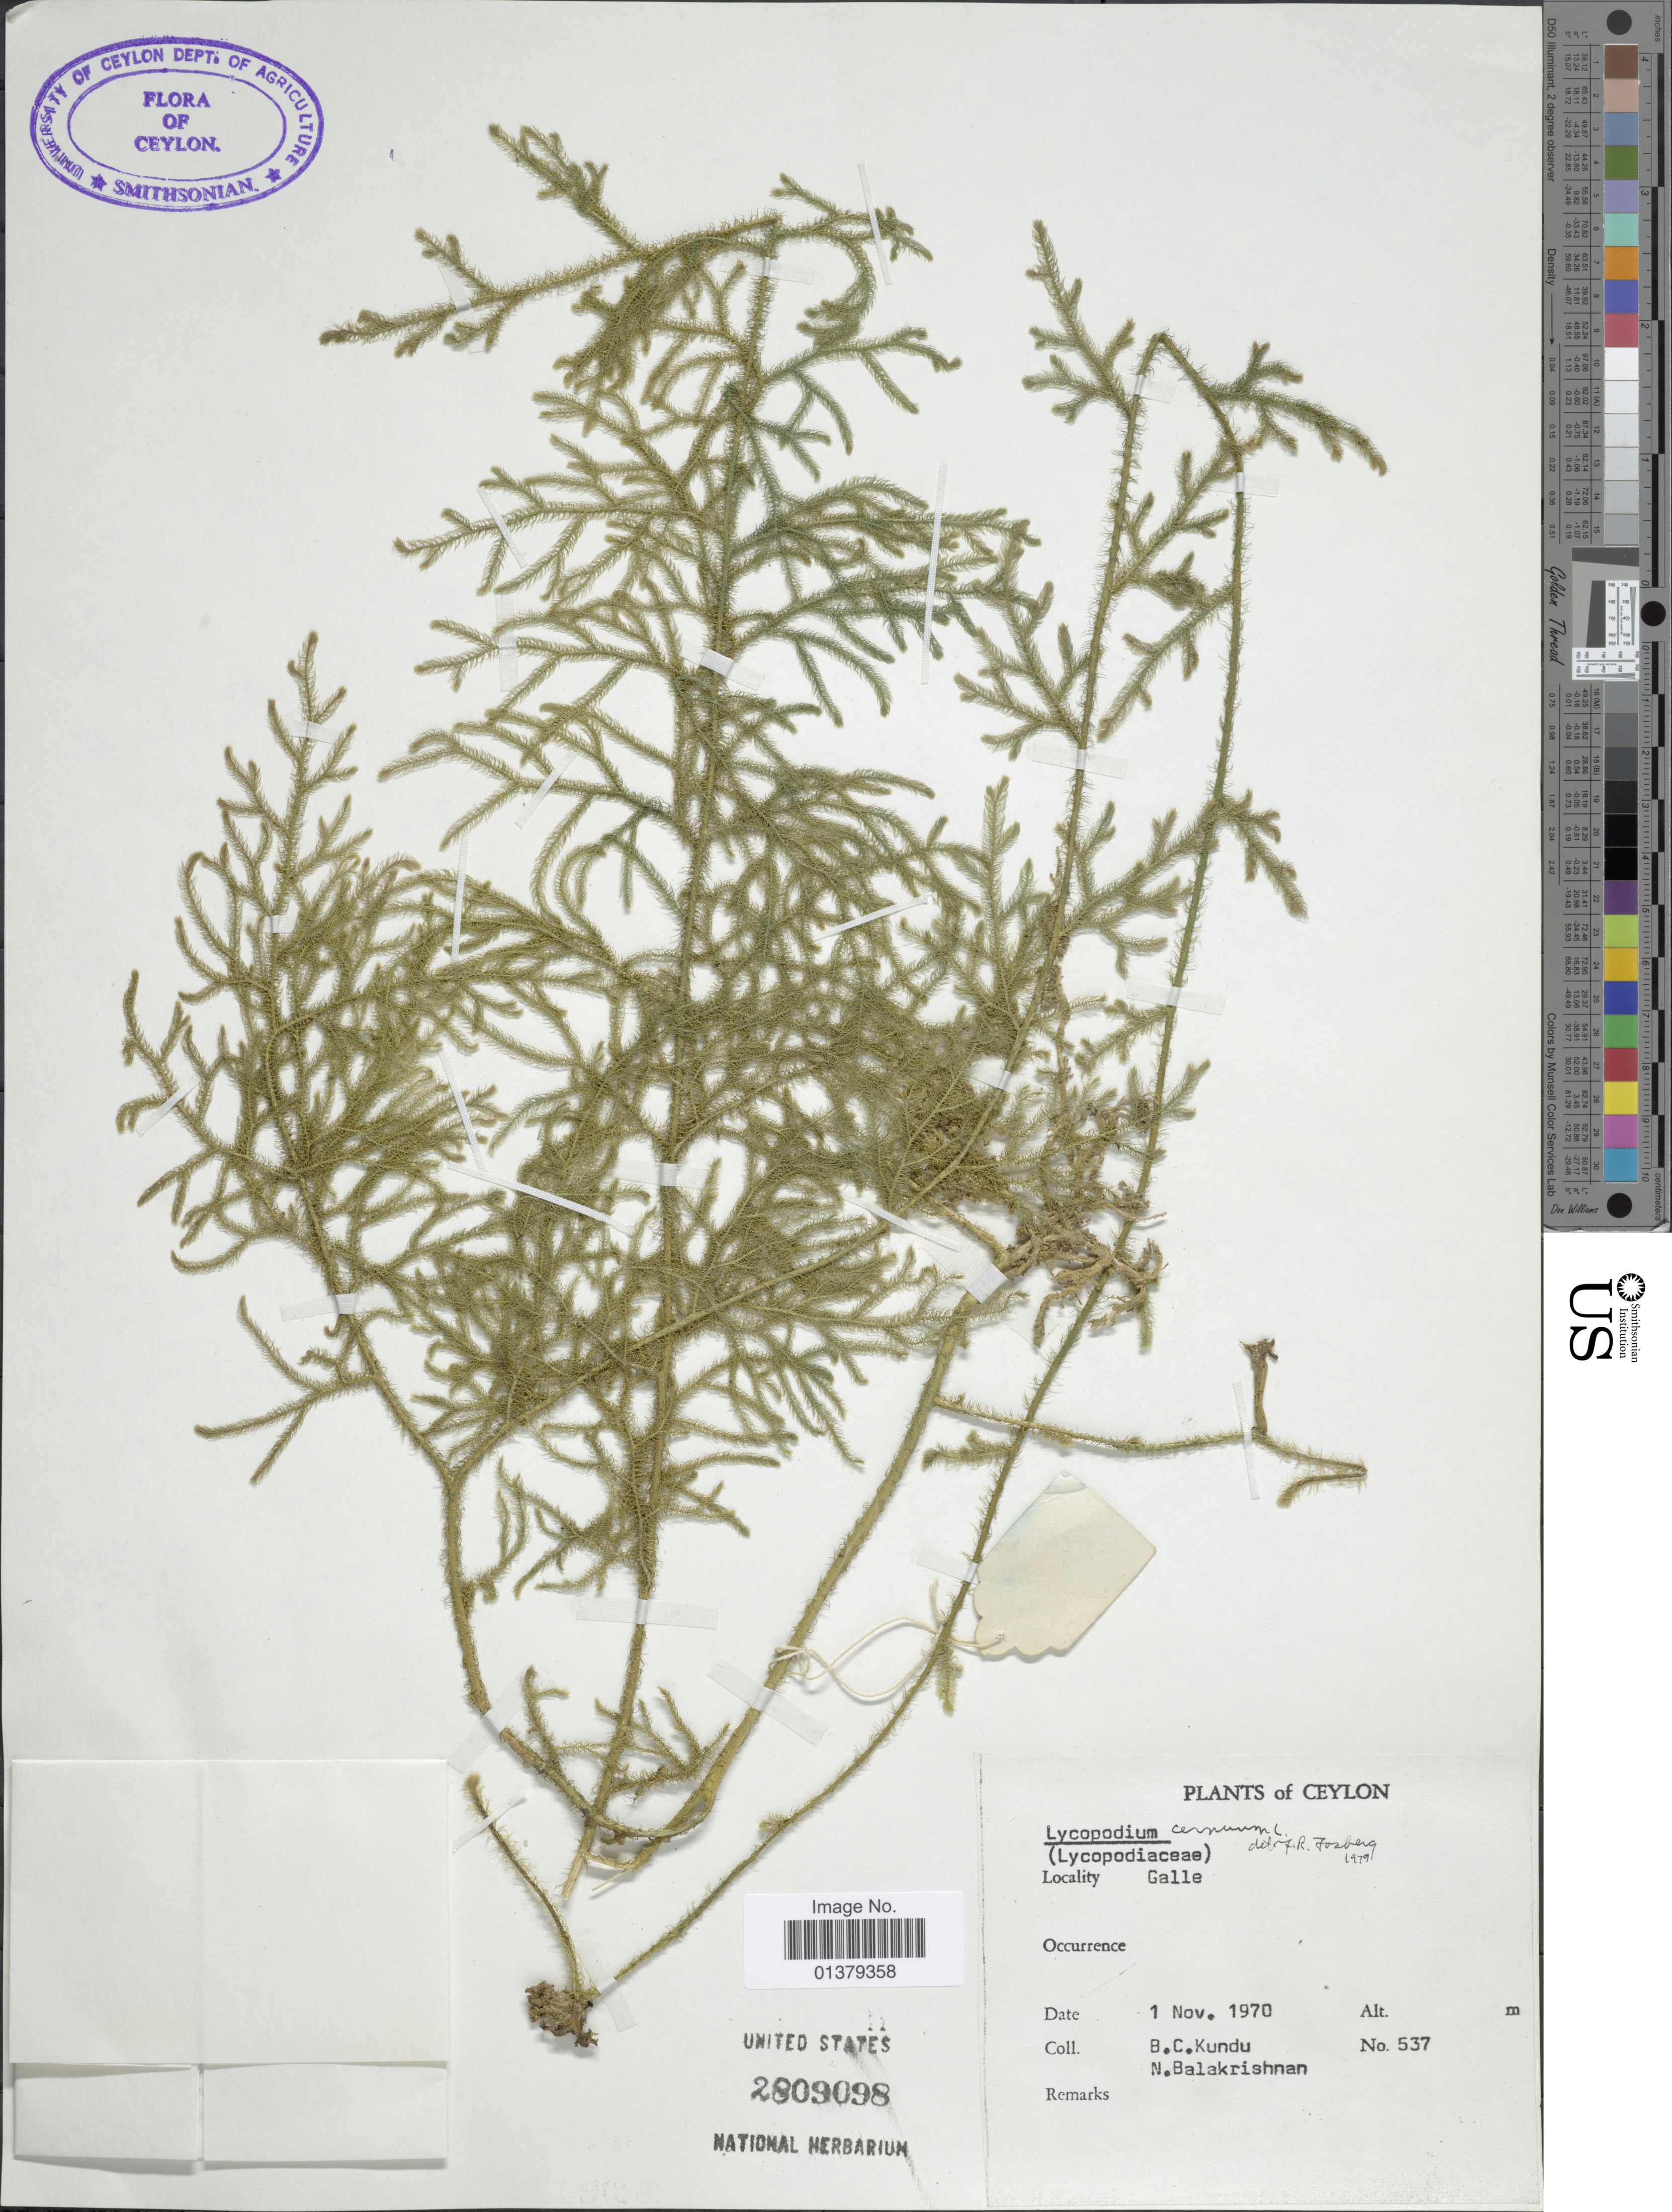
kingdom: Plantae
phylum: Tracheophyta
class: Lycopodiopsida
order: Lycopodiales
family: Lycopodiaceae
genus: Palhinhaea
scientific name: Palhinhaea cernua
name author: (L.) Vasc. & Franco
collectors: B. C. Kundu & N. Balakrishnan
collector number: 537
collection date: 1970-11-01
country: Sri Lanka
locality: Ceylon, Galle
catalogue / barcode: US 2809098